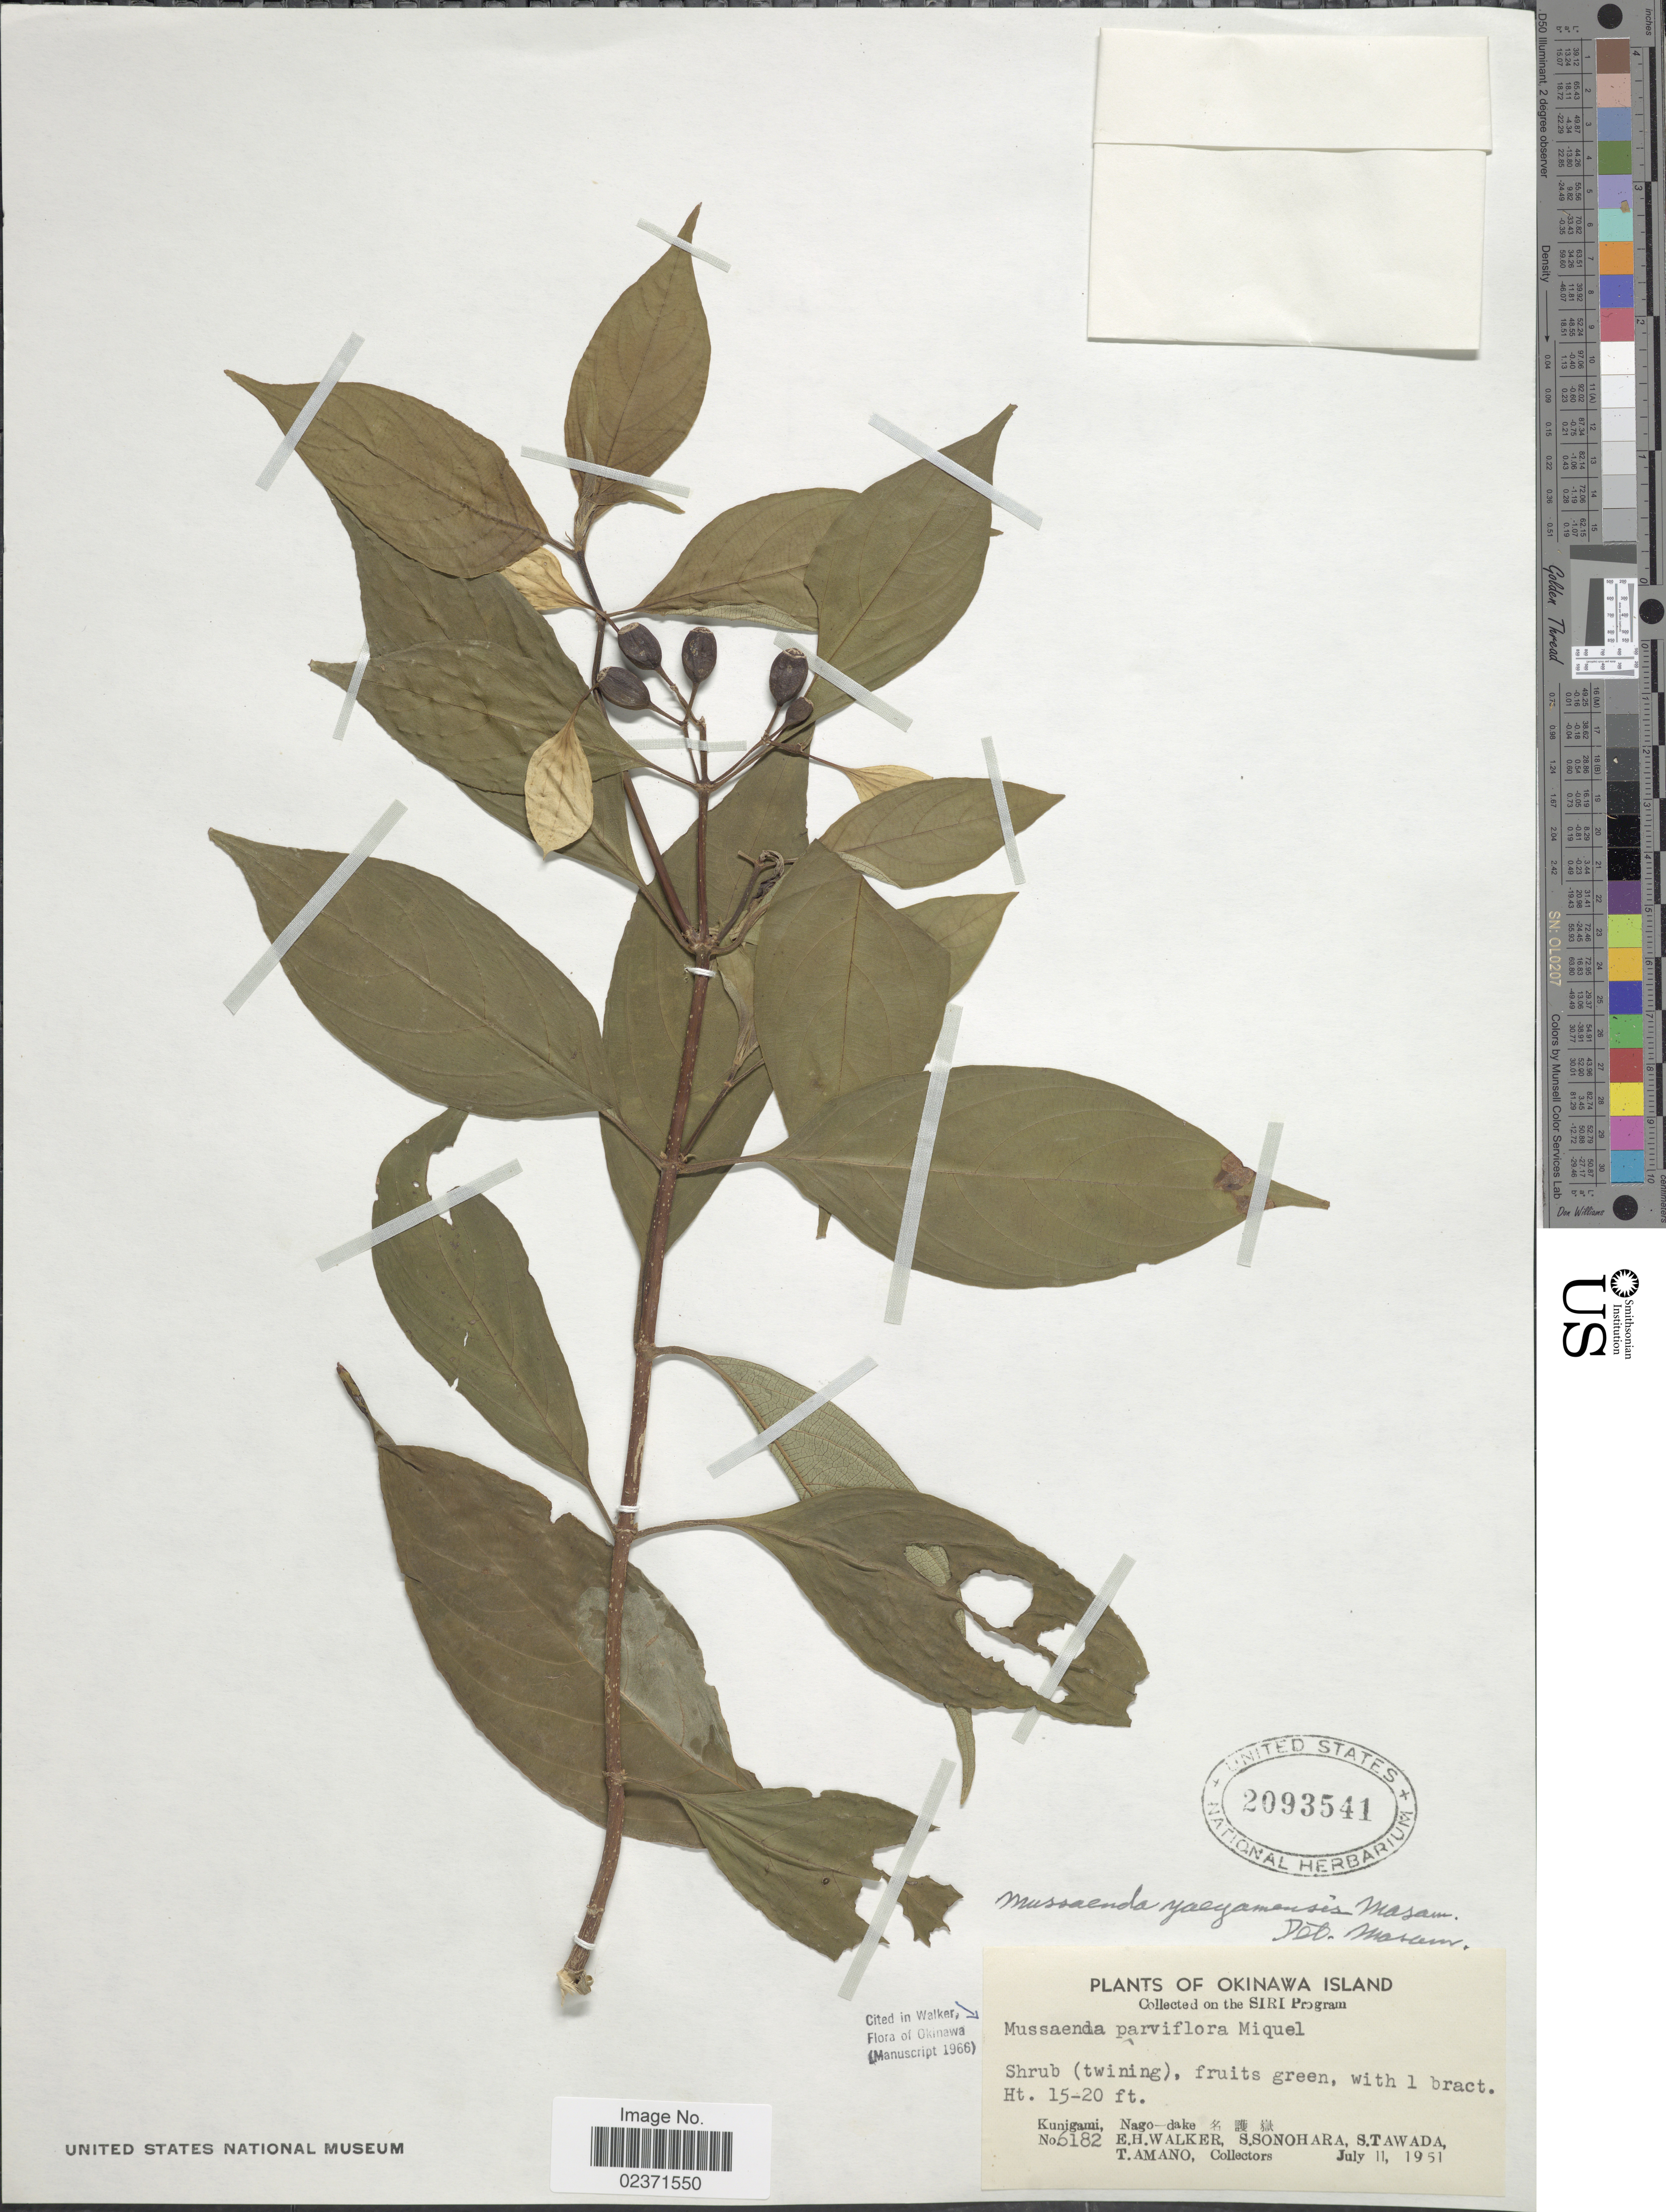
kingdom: Plantae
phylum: Tracheophyta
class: Magnoliopsida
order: Gentianales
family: Rubiaceae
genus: Mussaenda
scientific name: Mussaenda parviflora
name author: Miq.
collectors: E. H. Walker, S. Sonohara, S. Tawada & T. Amano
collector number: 6182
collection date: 1951-07-11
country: Japan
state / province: Okinawa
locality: Okinawa Island. Kunigami, Nago-dake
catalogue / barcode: US 2093541